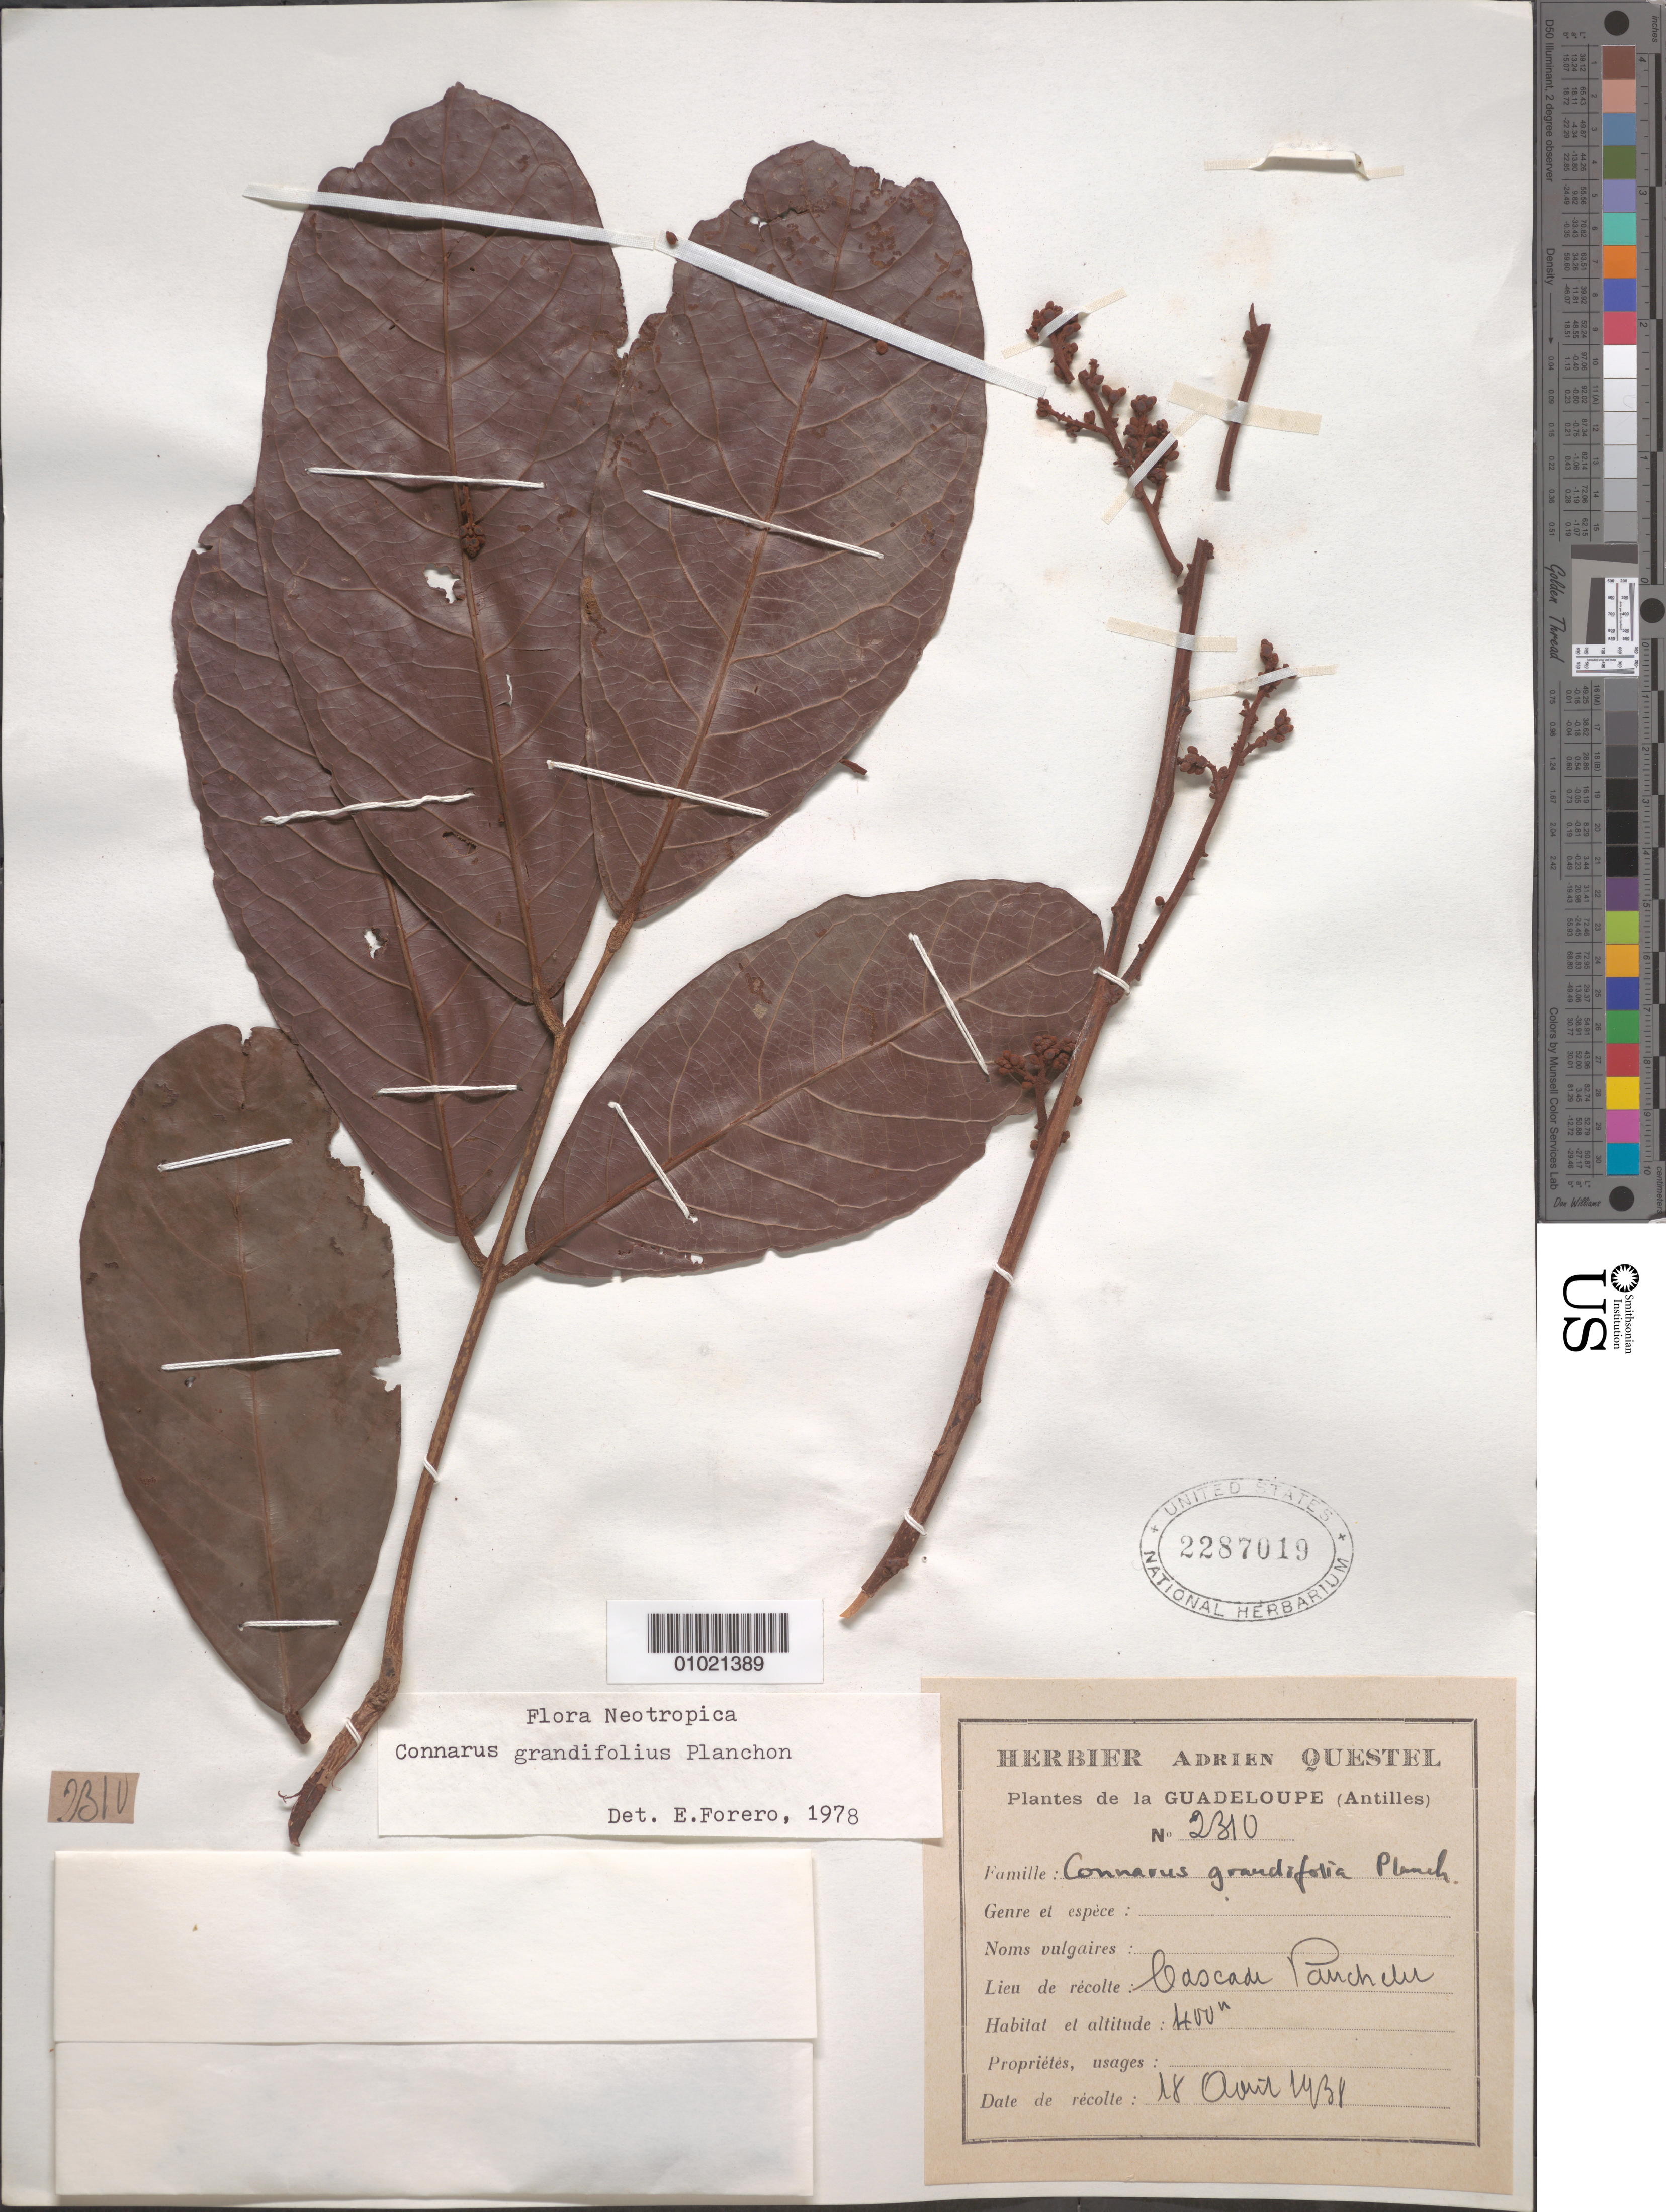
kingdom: Plantae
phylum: Tracheophyta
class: Magnoliopsida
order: Oxalidales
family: Connaraceae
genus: Connarus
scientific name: Connarus grandifolius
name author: Planch.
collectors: A. Questel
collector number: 2310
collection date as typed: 18 Aug 1938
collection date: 1938-08-18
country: Guadeloupe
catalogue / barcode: US 2287019